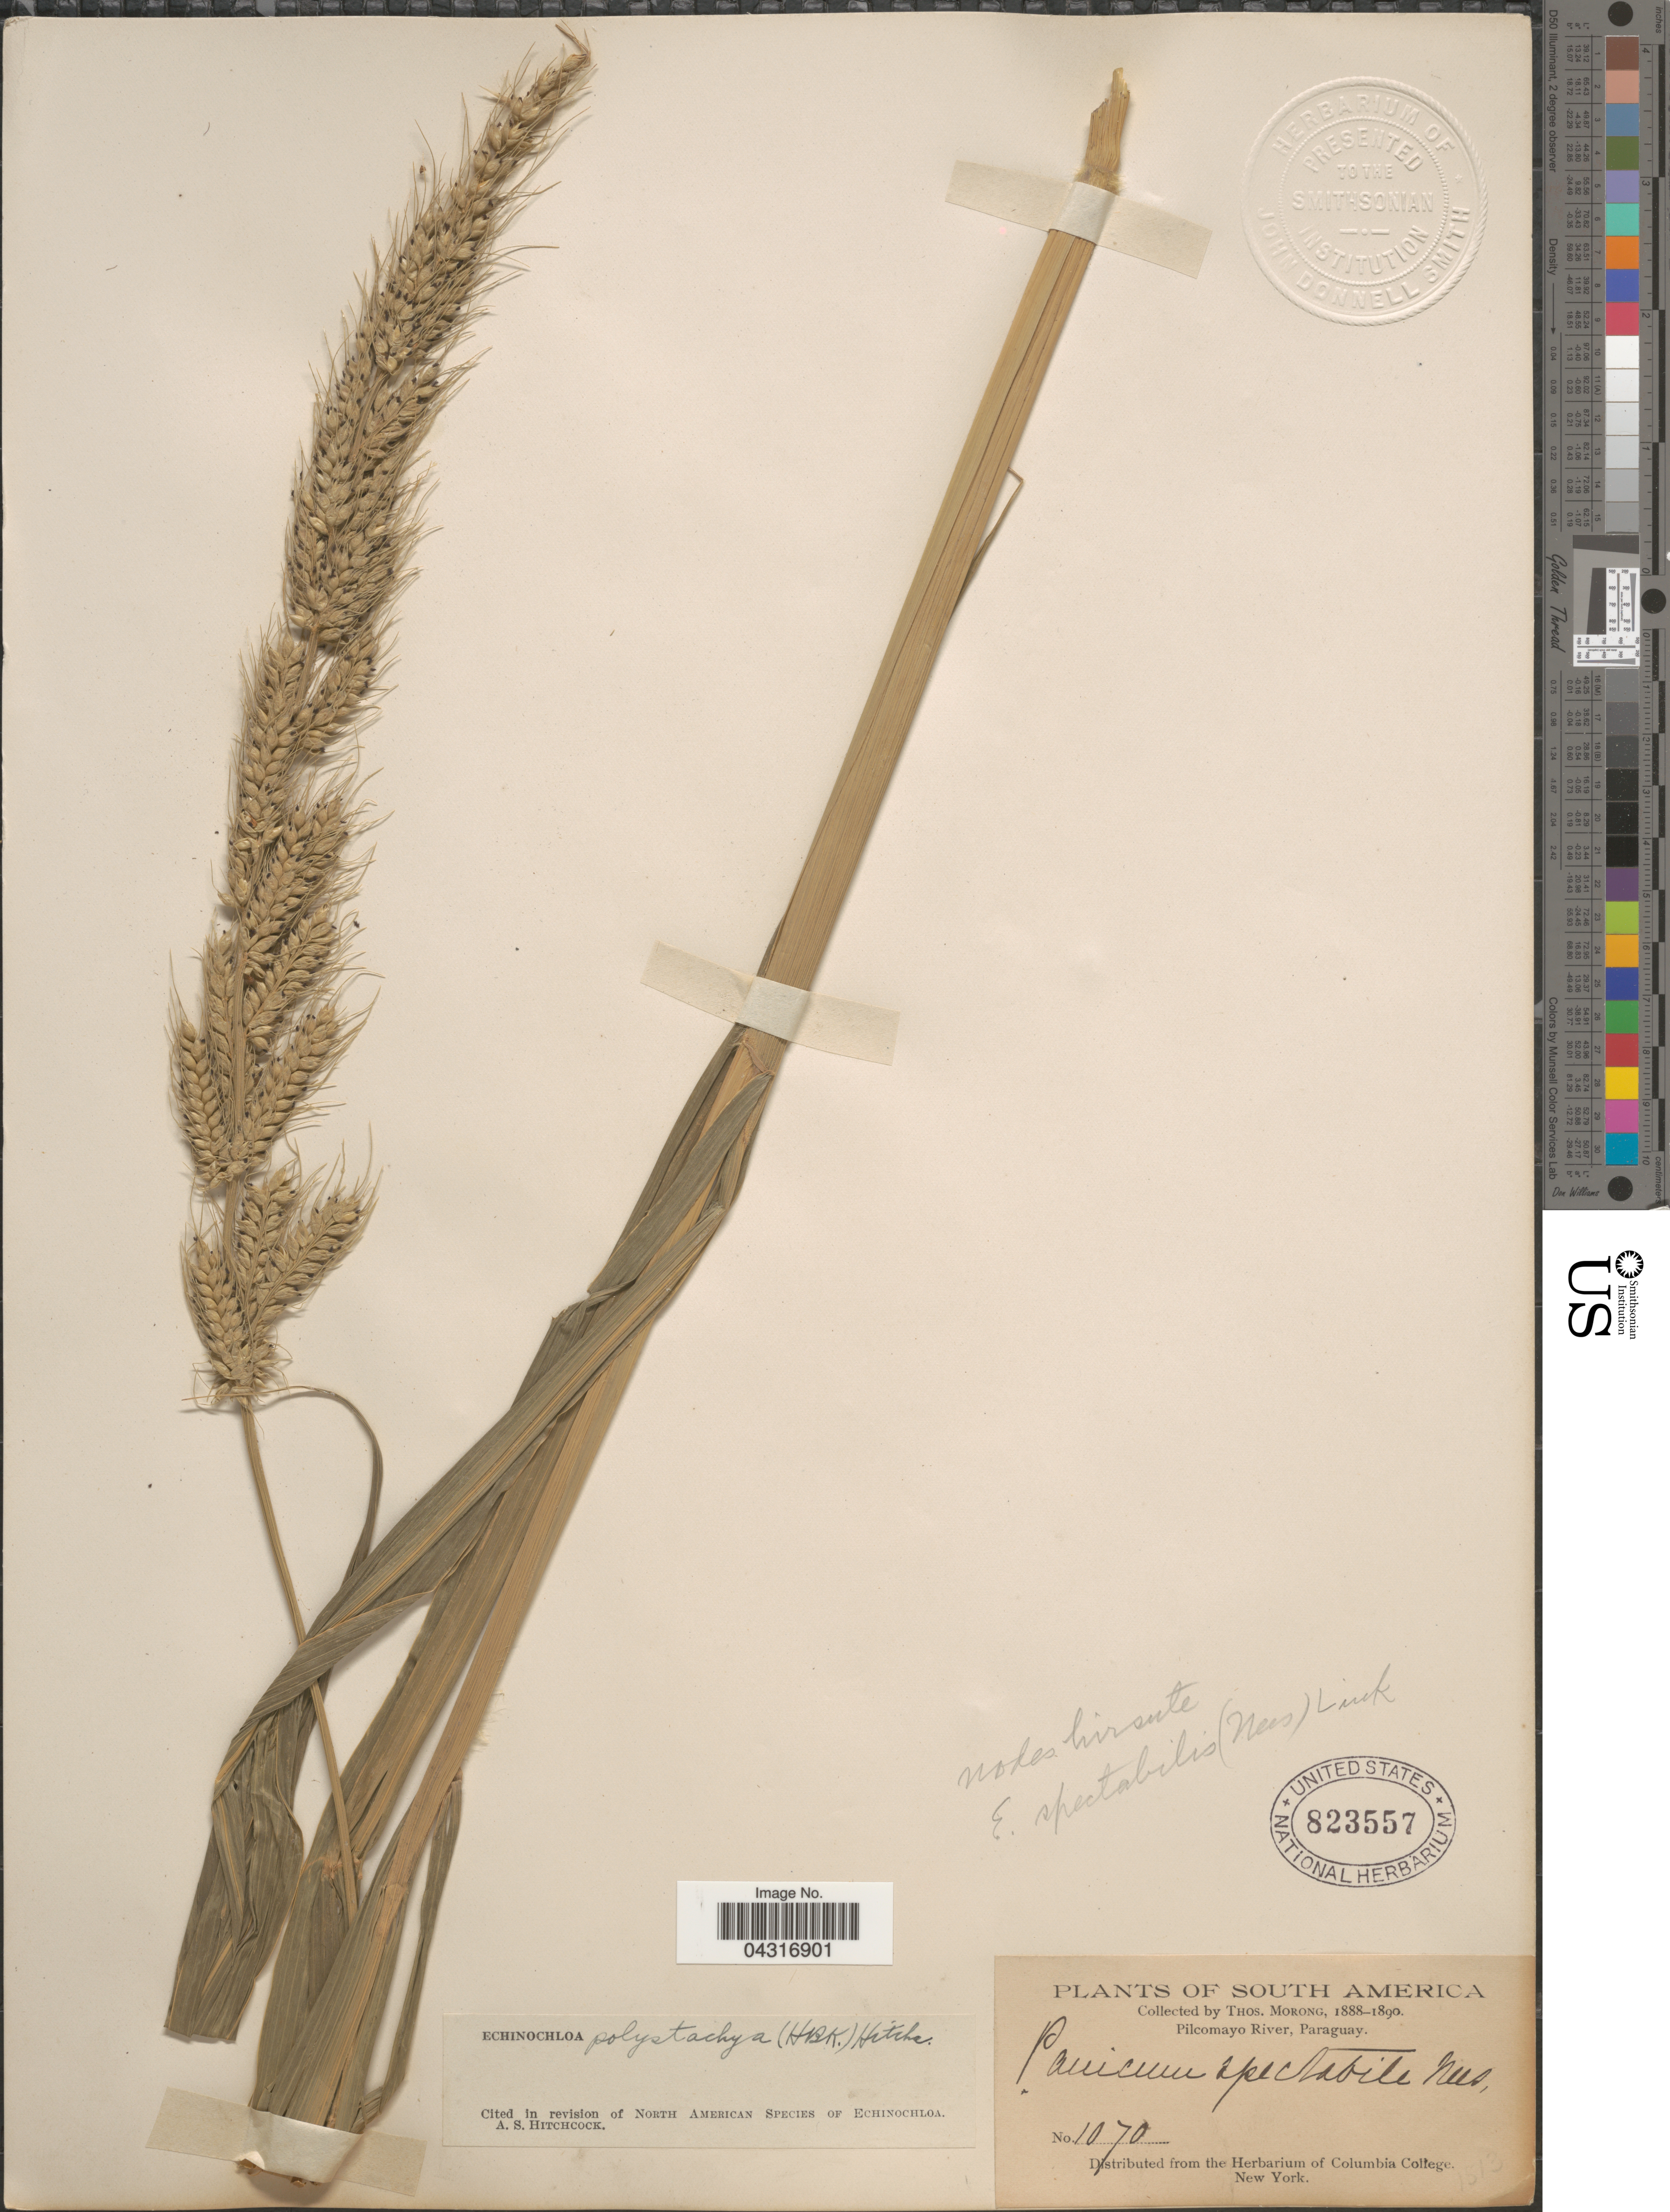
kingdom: Plantae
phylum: Tracheophyta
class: Liliopsida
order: Poales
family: Poaceae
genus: Echinochloa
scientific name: Echinochloa polystachya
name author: (Kunth) Hitchc.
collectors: ex herb. T. Morong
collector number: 1070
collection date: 1888/1890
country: Paraguay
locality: Pilcomayo River.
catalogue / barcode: US 823557